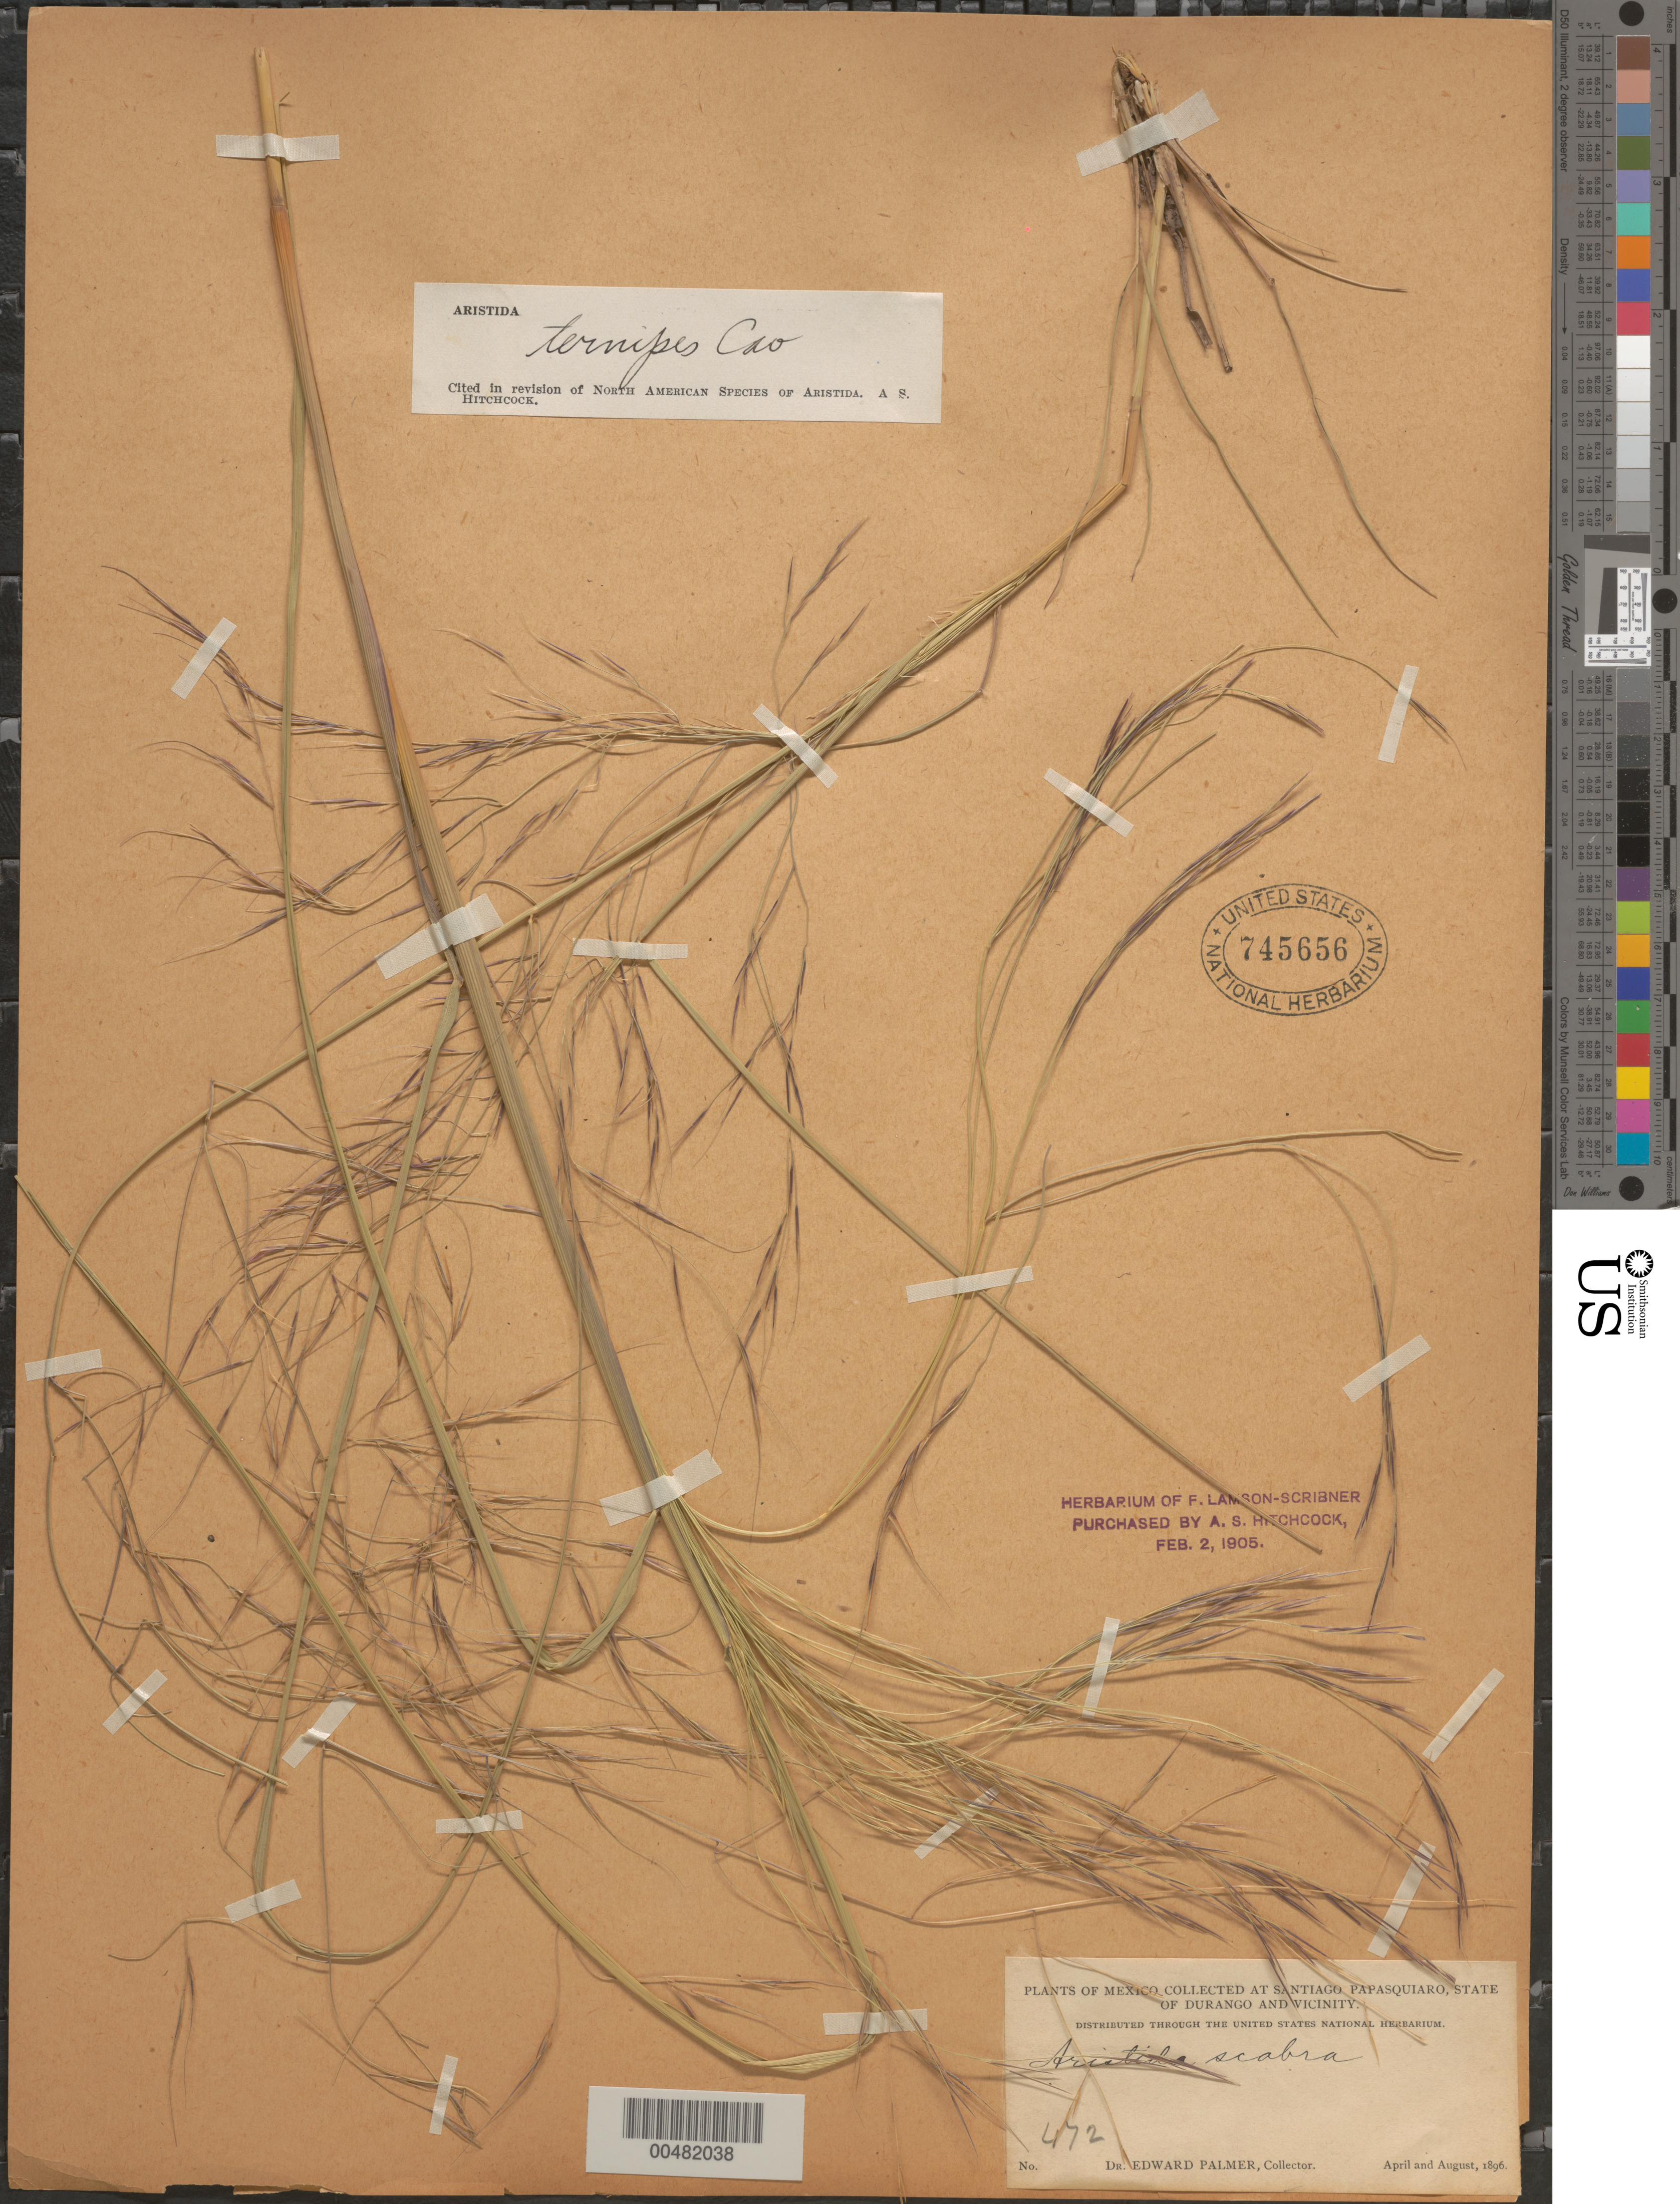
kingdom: Plantae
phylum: Tracheophyta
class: Liliopsida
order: Poales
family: Poaceae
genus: Aristida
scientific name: Aristida ternipes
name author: Cav.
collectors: E. Palmer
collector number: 472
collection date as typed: Apr 1896 to Aug 1896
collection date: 1896-04/1896-08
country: Mexico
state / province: Durango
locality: Durango and vicinity, Santiago, Papasquiaro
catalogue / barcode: US 745656